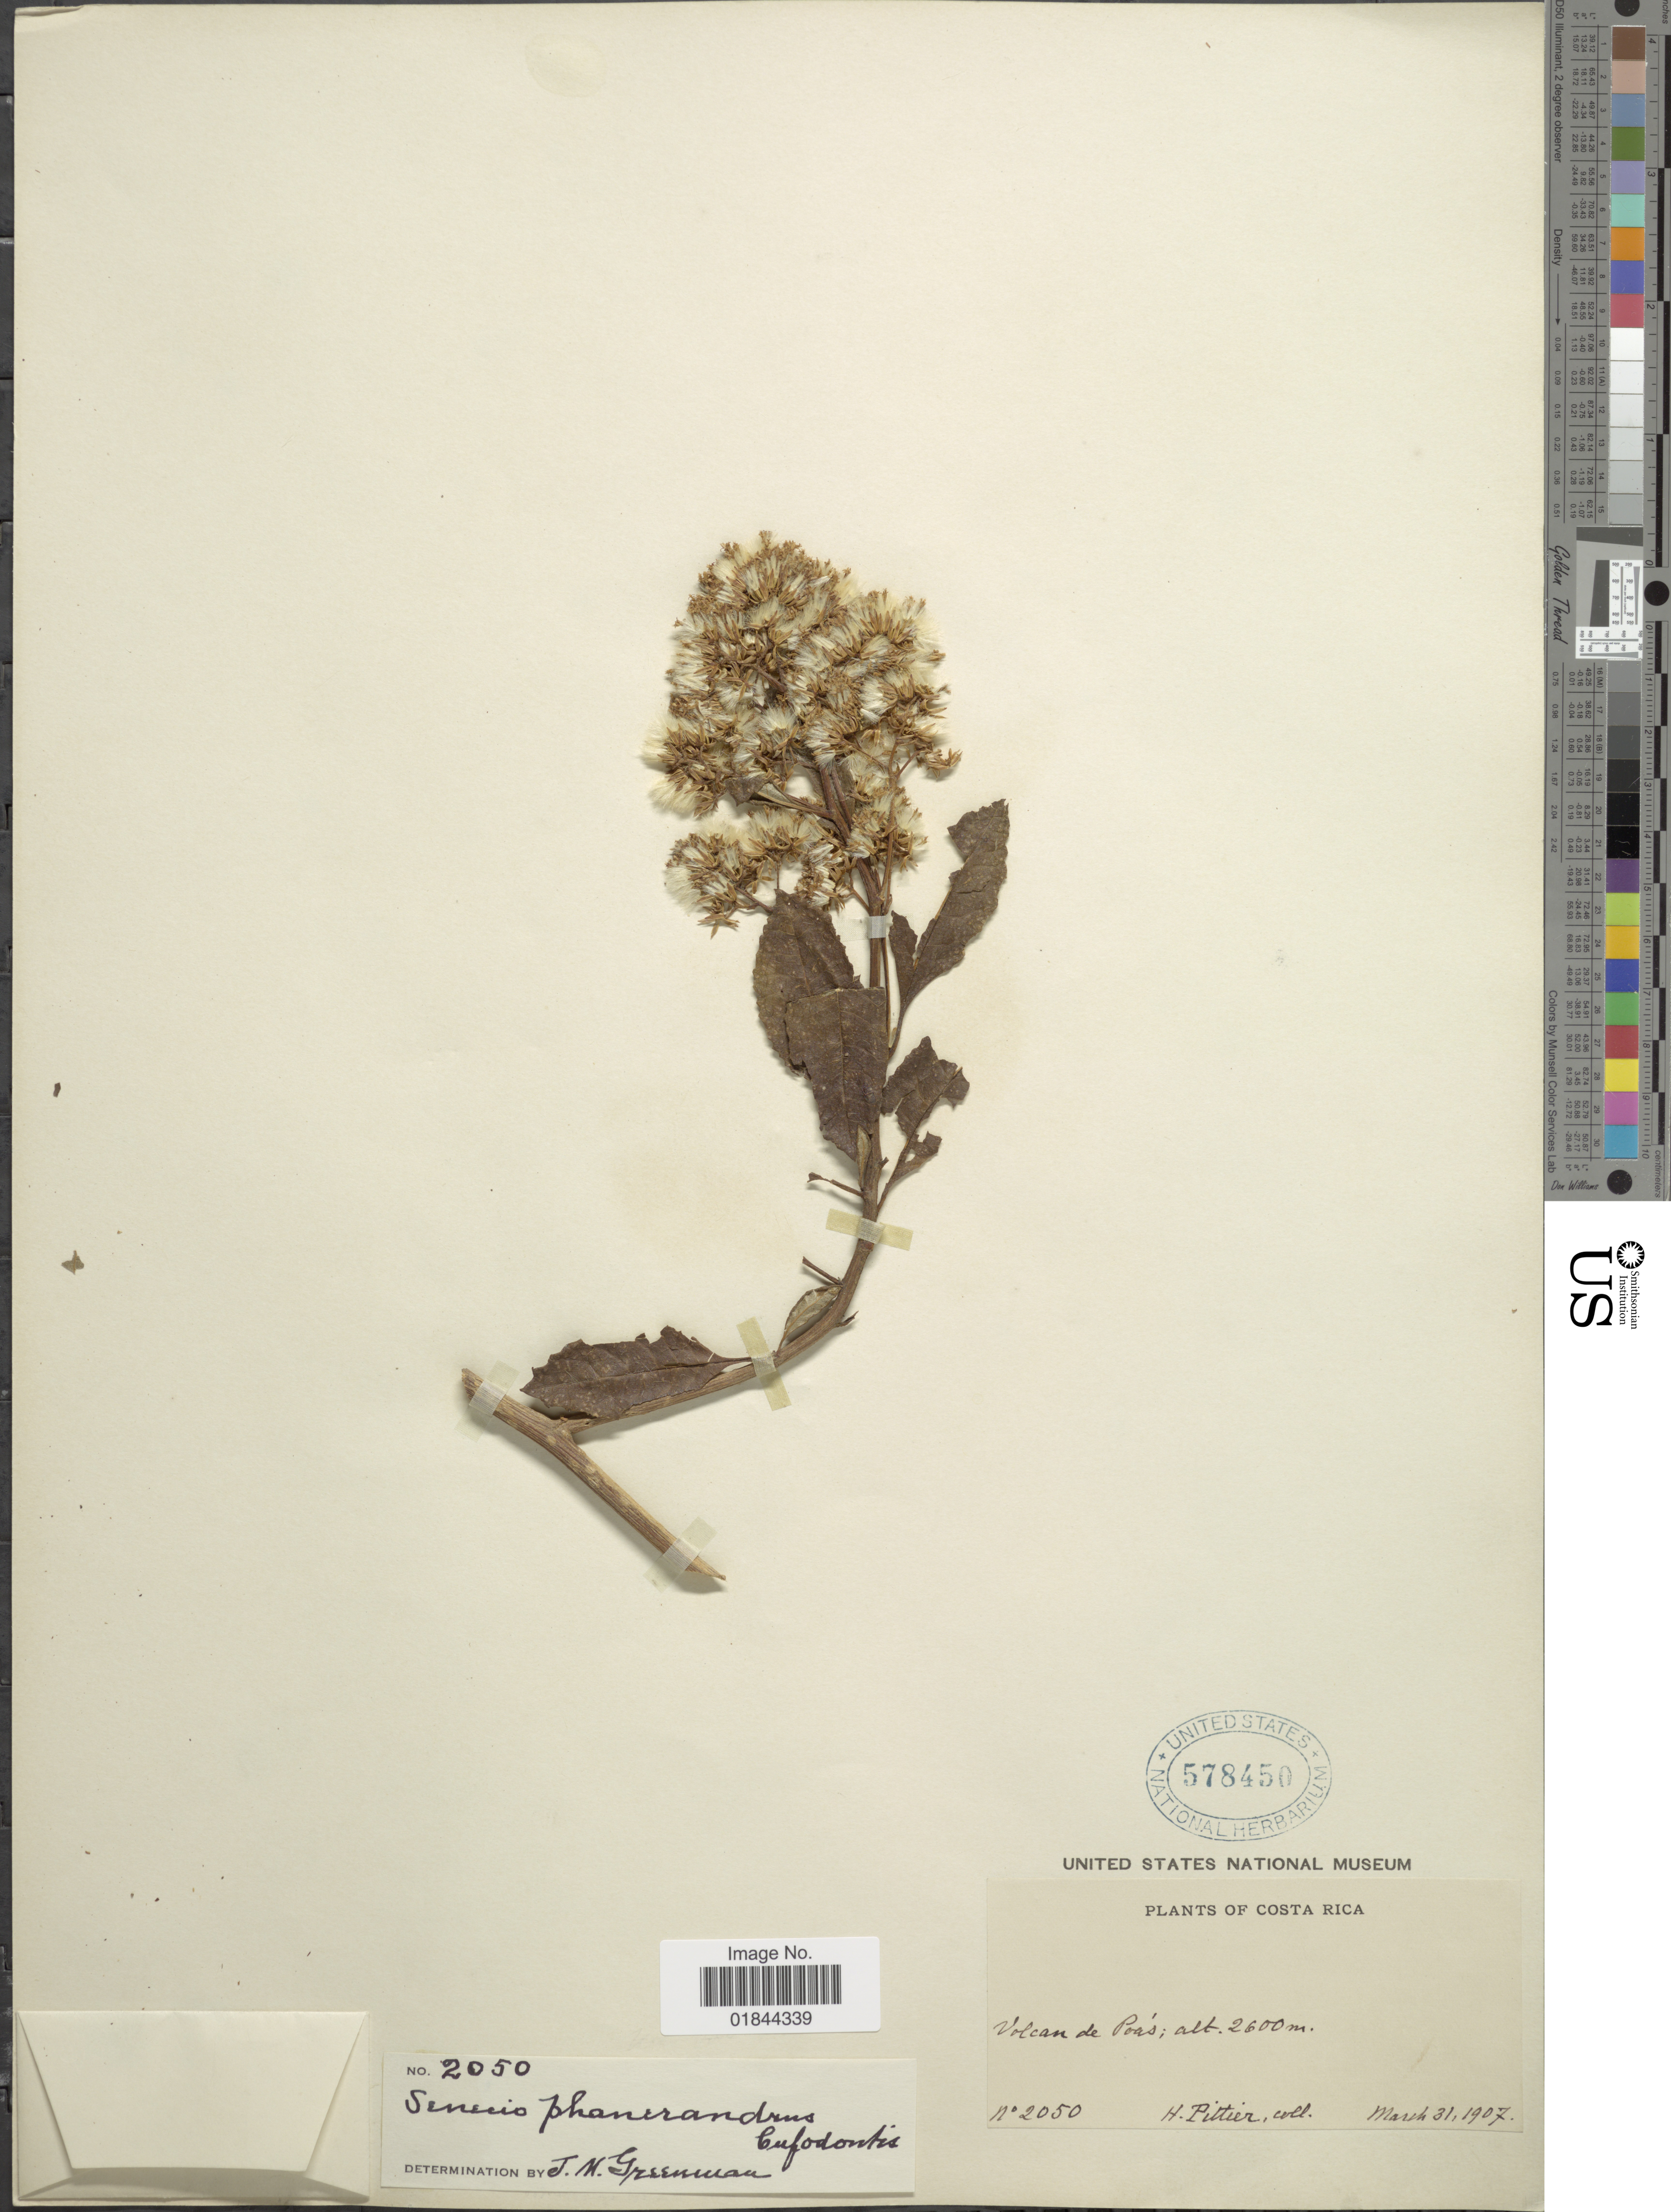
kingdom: Plantae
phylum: Tracheophyta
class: Magnoliopsida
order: Asterales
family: Asteraceae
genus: Pentacalia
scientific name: Pentacalia phanerandra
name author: (Cufod.) H. Rob. & Cuatrec.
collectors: H. F. Pittier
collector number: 2050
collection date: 1907-03-31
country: Costa Rica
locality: Volcan de Poás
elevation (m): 2600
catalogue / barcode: US 578450